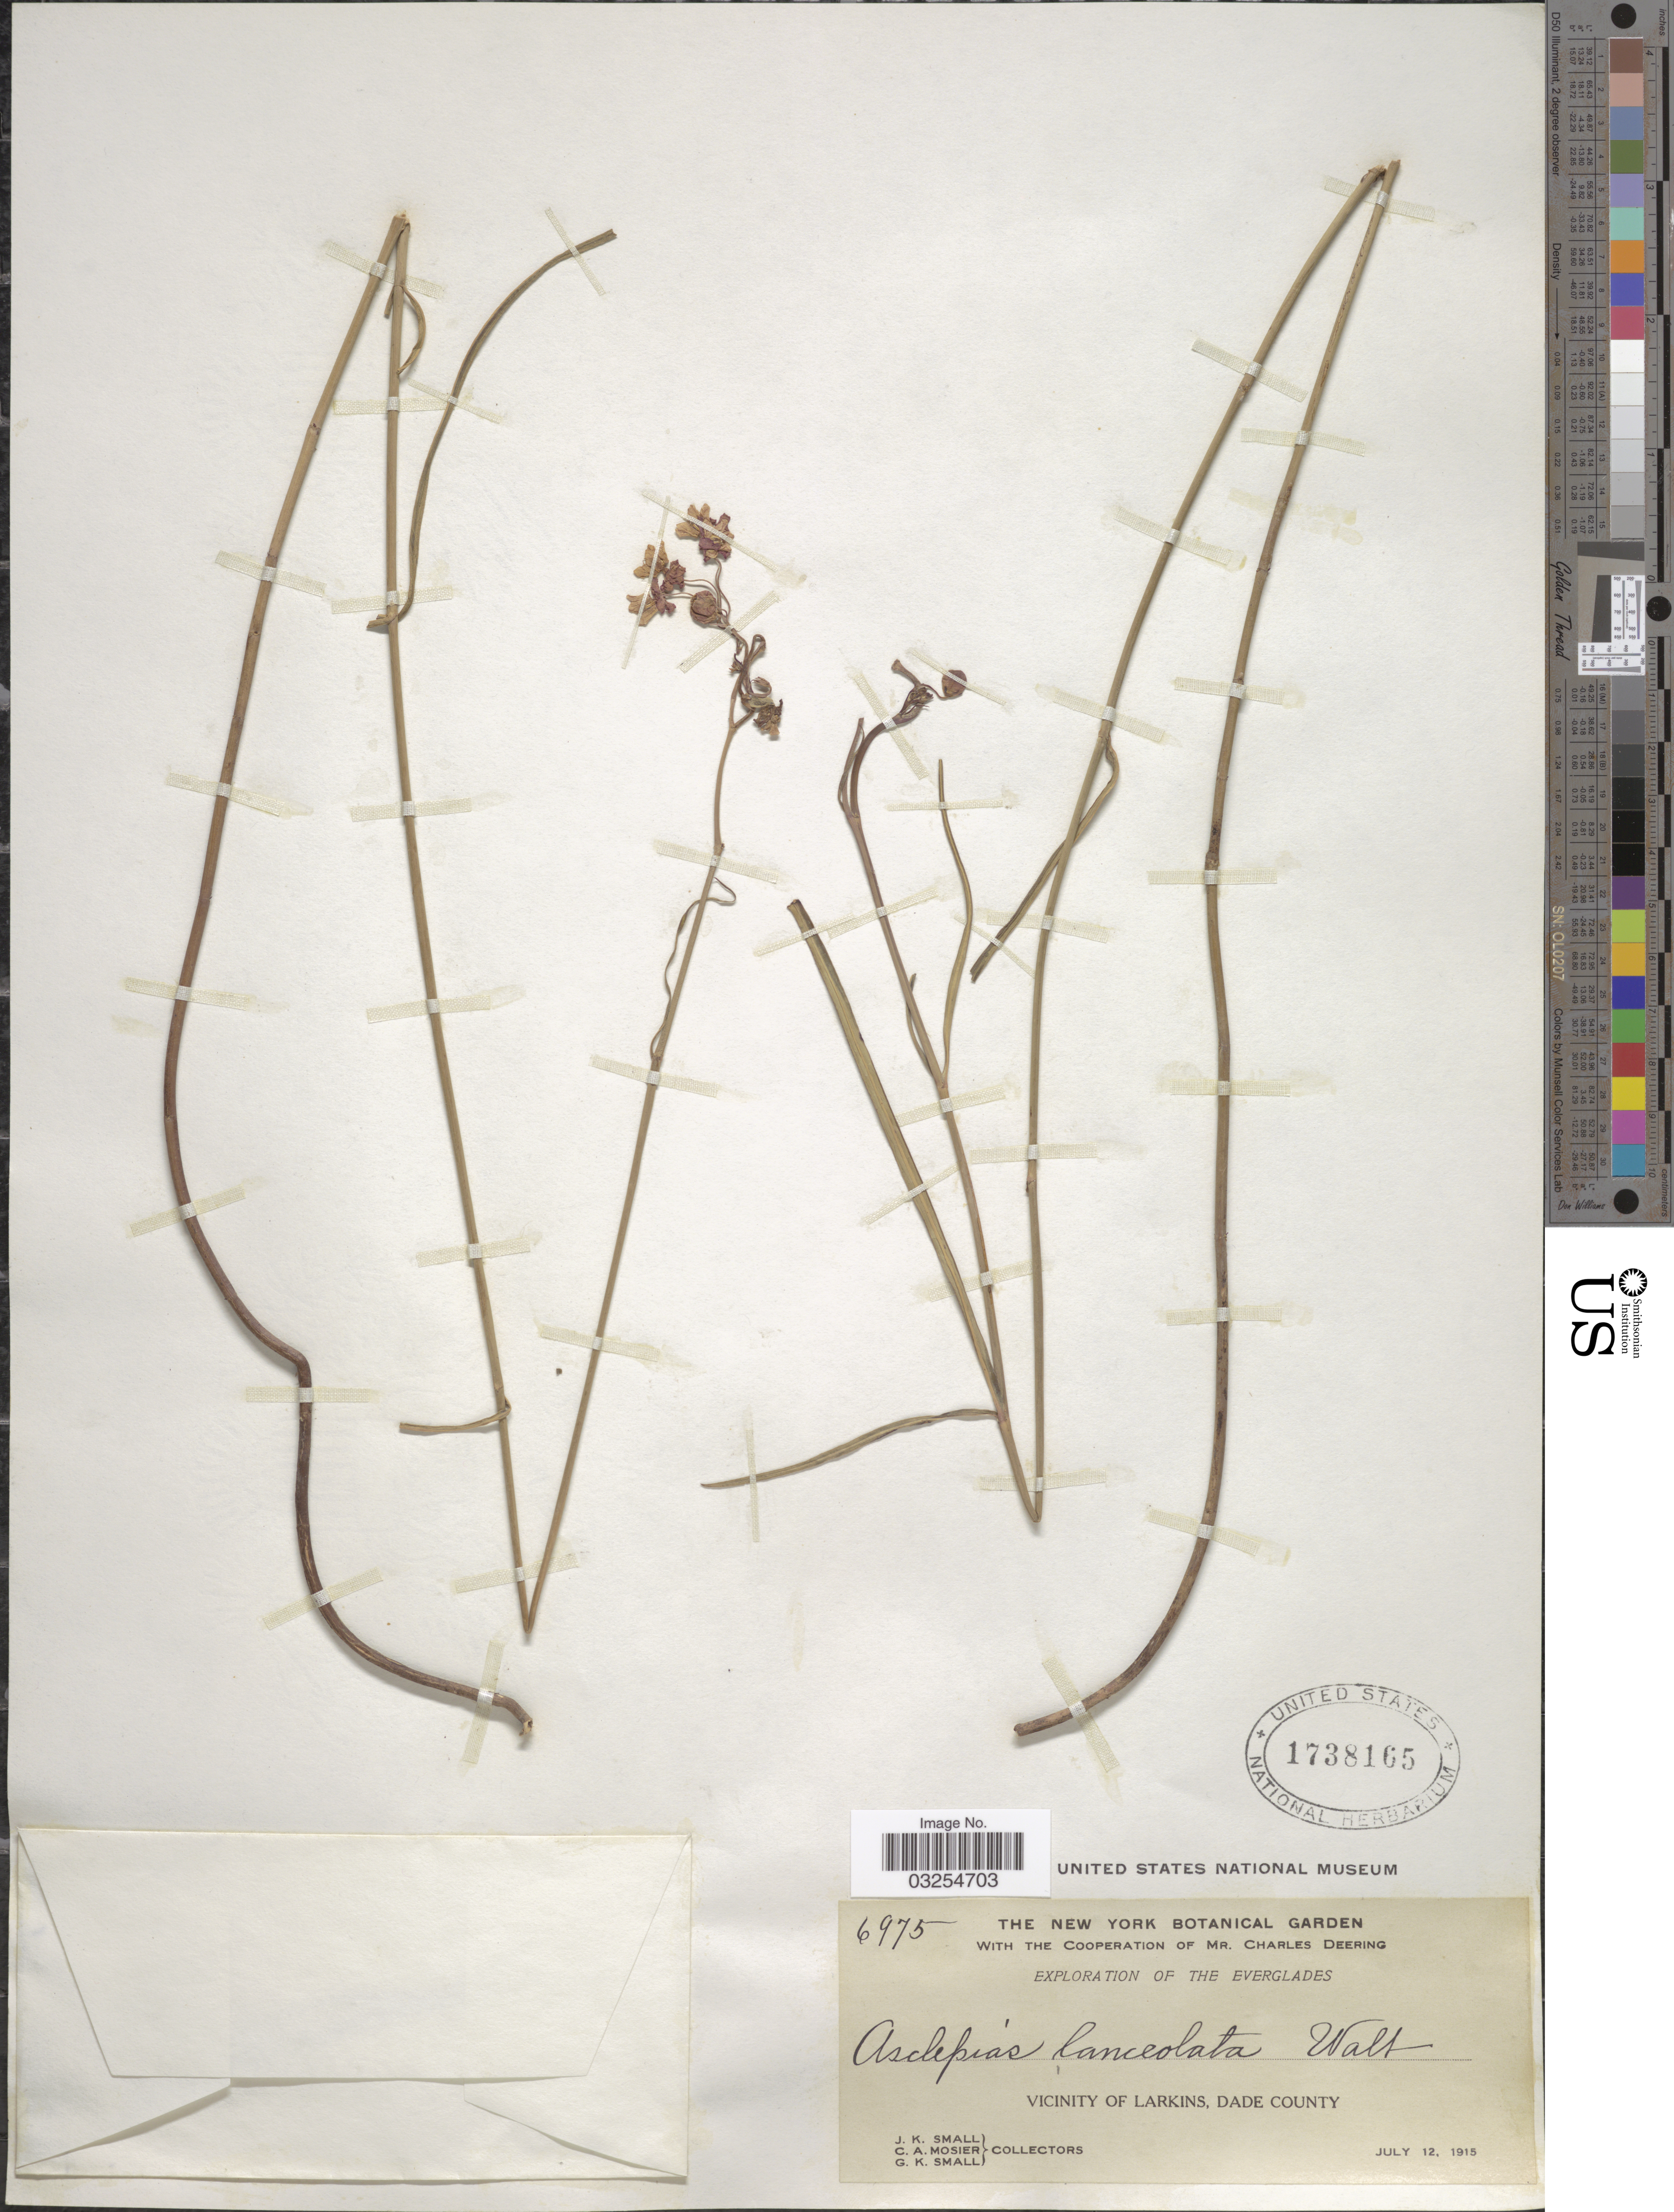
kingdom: Plantae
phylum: Tracheophyta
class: Magnoliopsida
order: Gentianales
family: Apocynaceae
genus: Asclepias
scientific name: Asclepias lanceolata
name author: Walter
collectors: J. K. Small, C. A. Mosier & G. K. Small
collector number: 6975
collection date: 1915-07-12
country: United States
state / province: Florida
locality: The Everglades. Vicinity of Larkins, Dade County.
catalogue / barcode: US 1738165